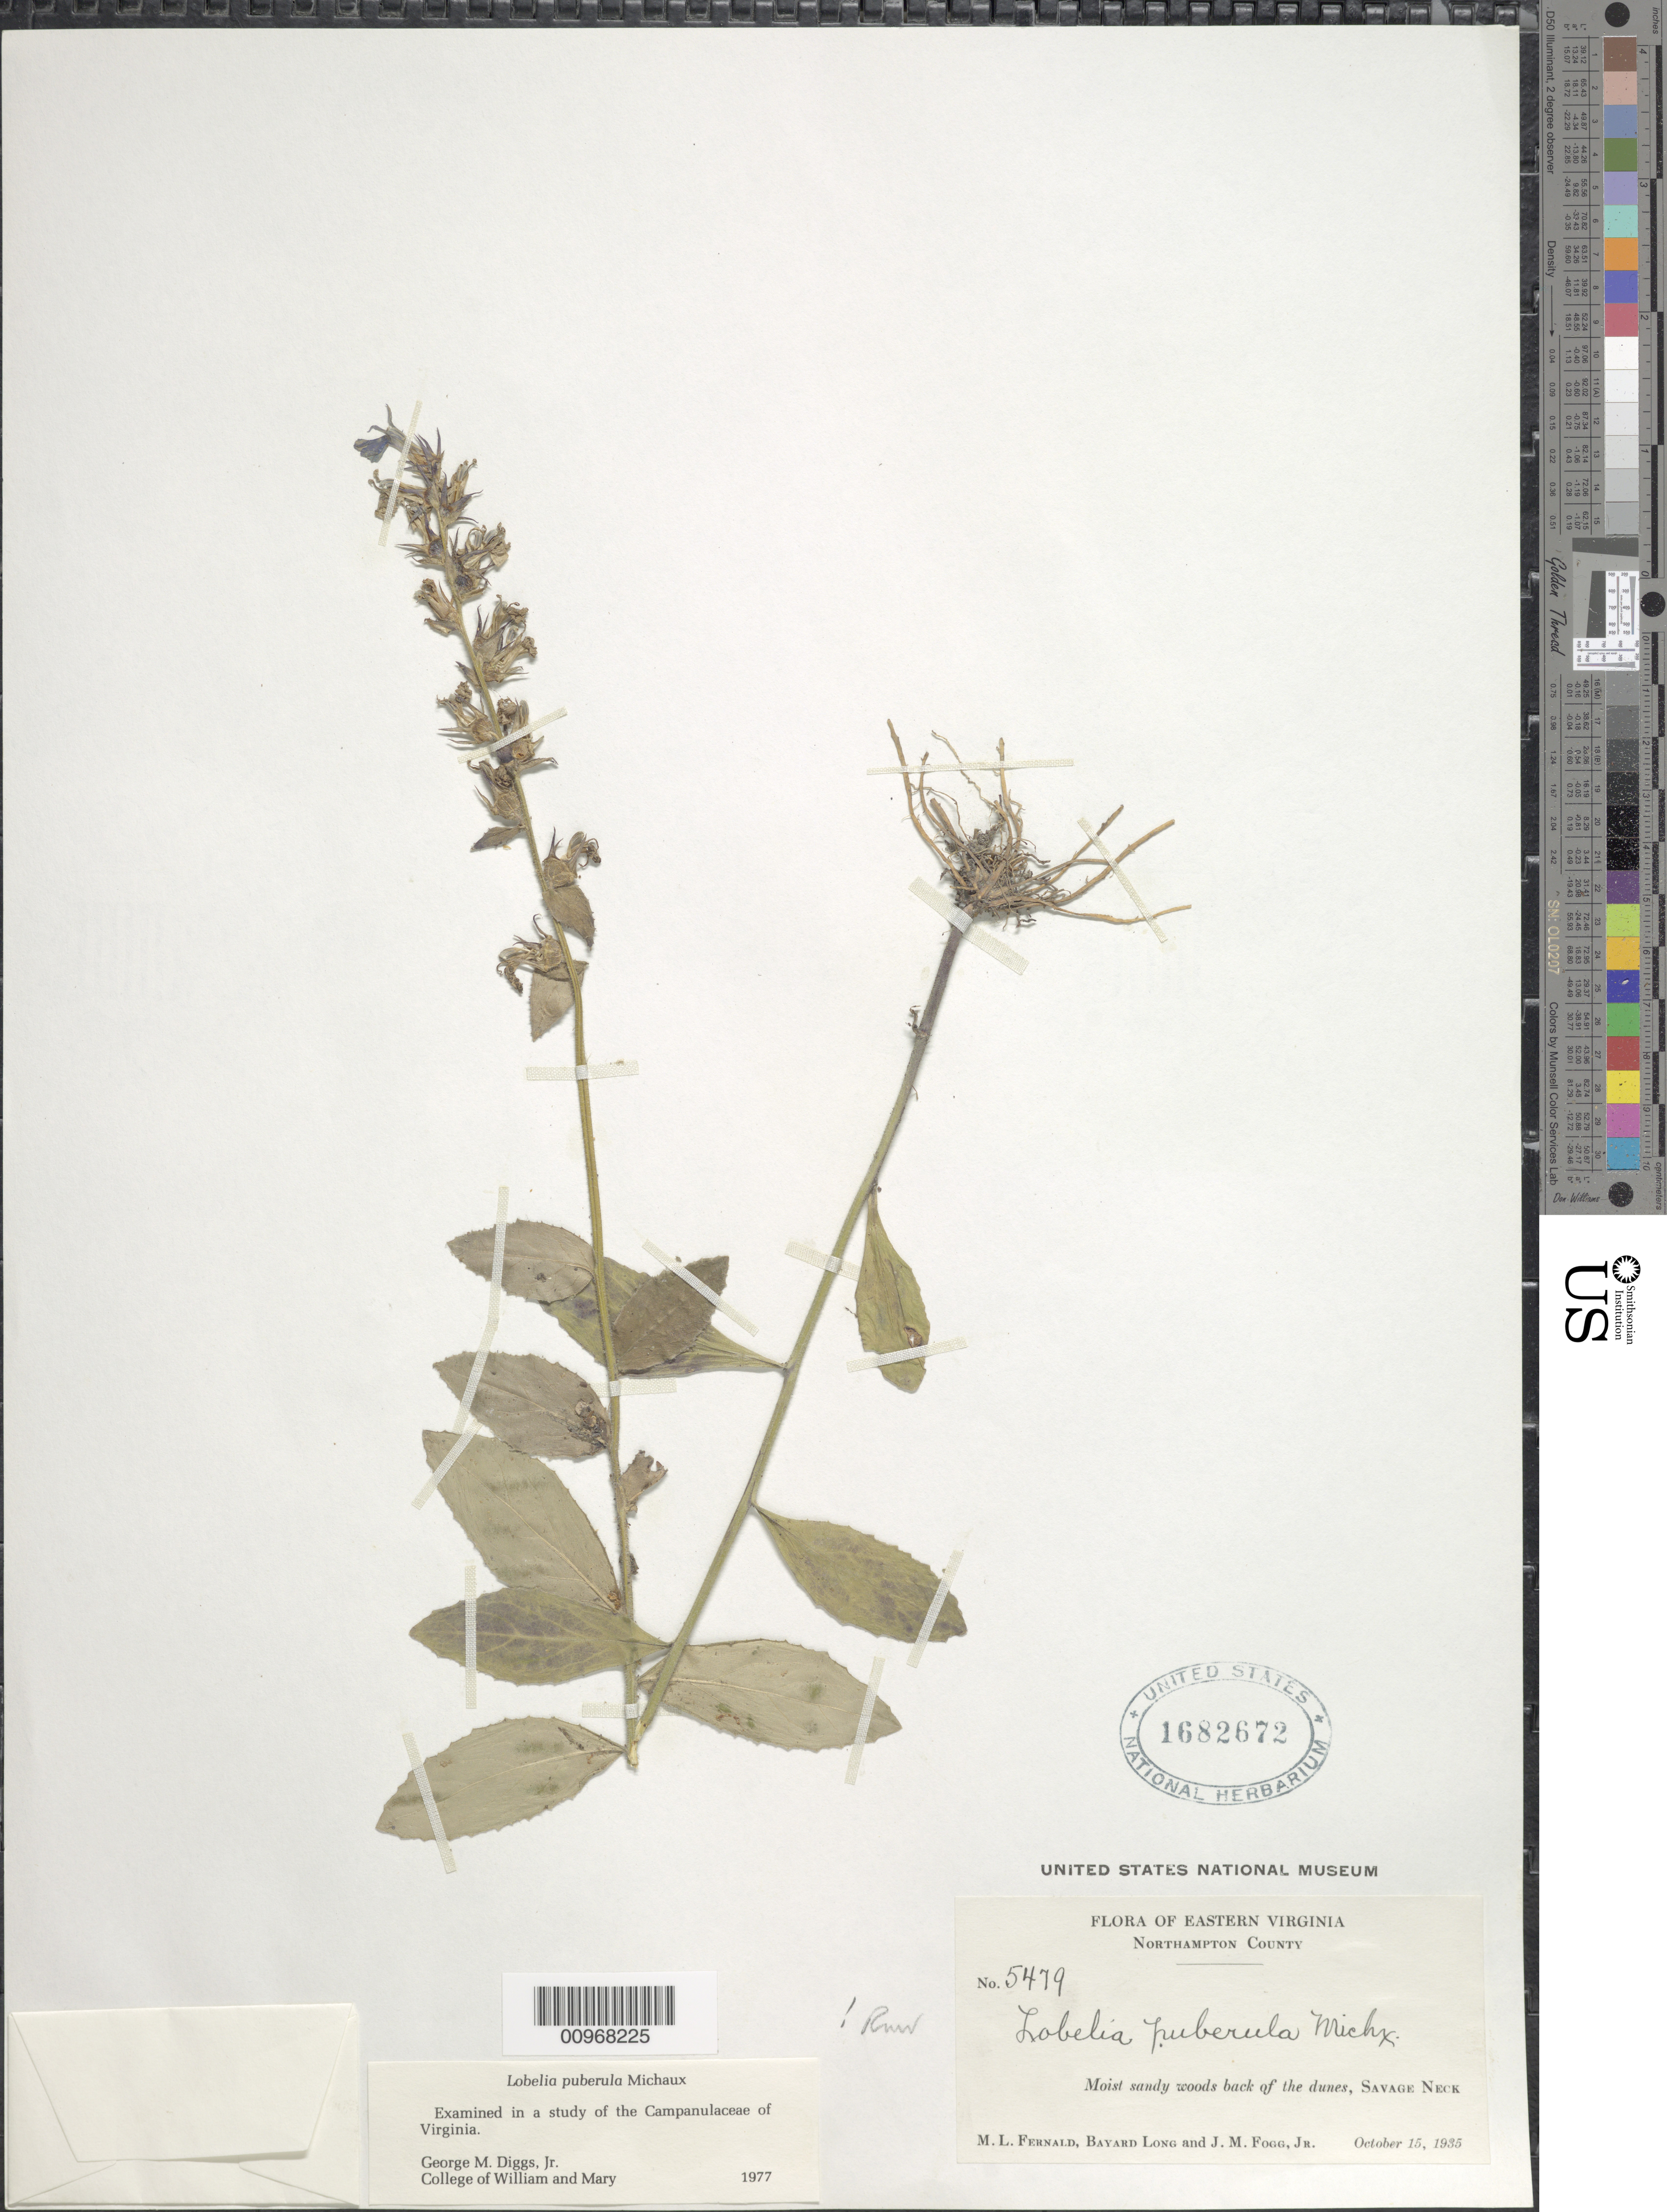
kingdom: Plantae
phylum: Tracheophyta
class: Magnoliopsida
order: Asterales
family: Campanulaceae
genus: Lobelia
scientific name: Lobelia puberula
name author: Michx.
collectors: M. L. Fernald, B. Long & J. Fogg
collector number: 5479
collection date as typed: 15 Oct 1935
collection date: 1935-10-15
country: United States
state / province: Virginia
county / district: Northampton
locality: Savage Neck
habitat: moist sandy woods back of dunes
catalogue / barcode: US 1682672